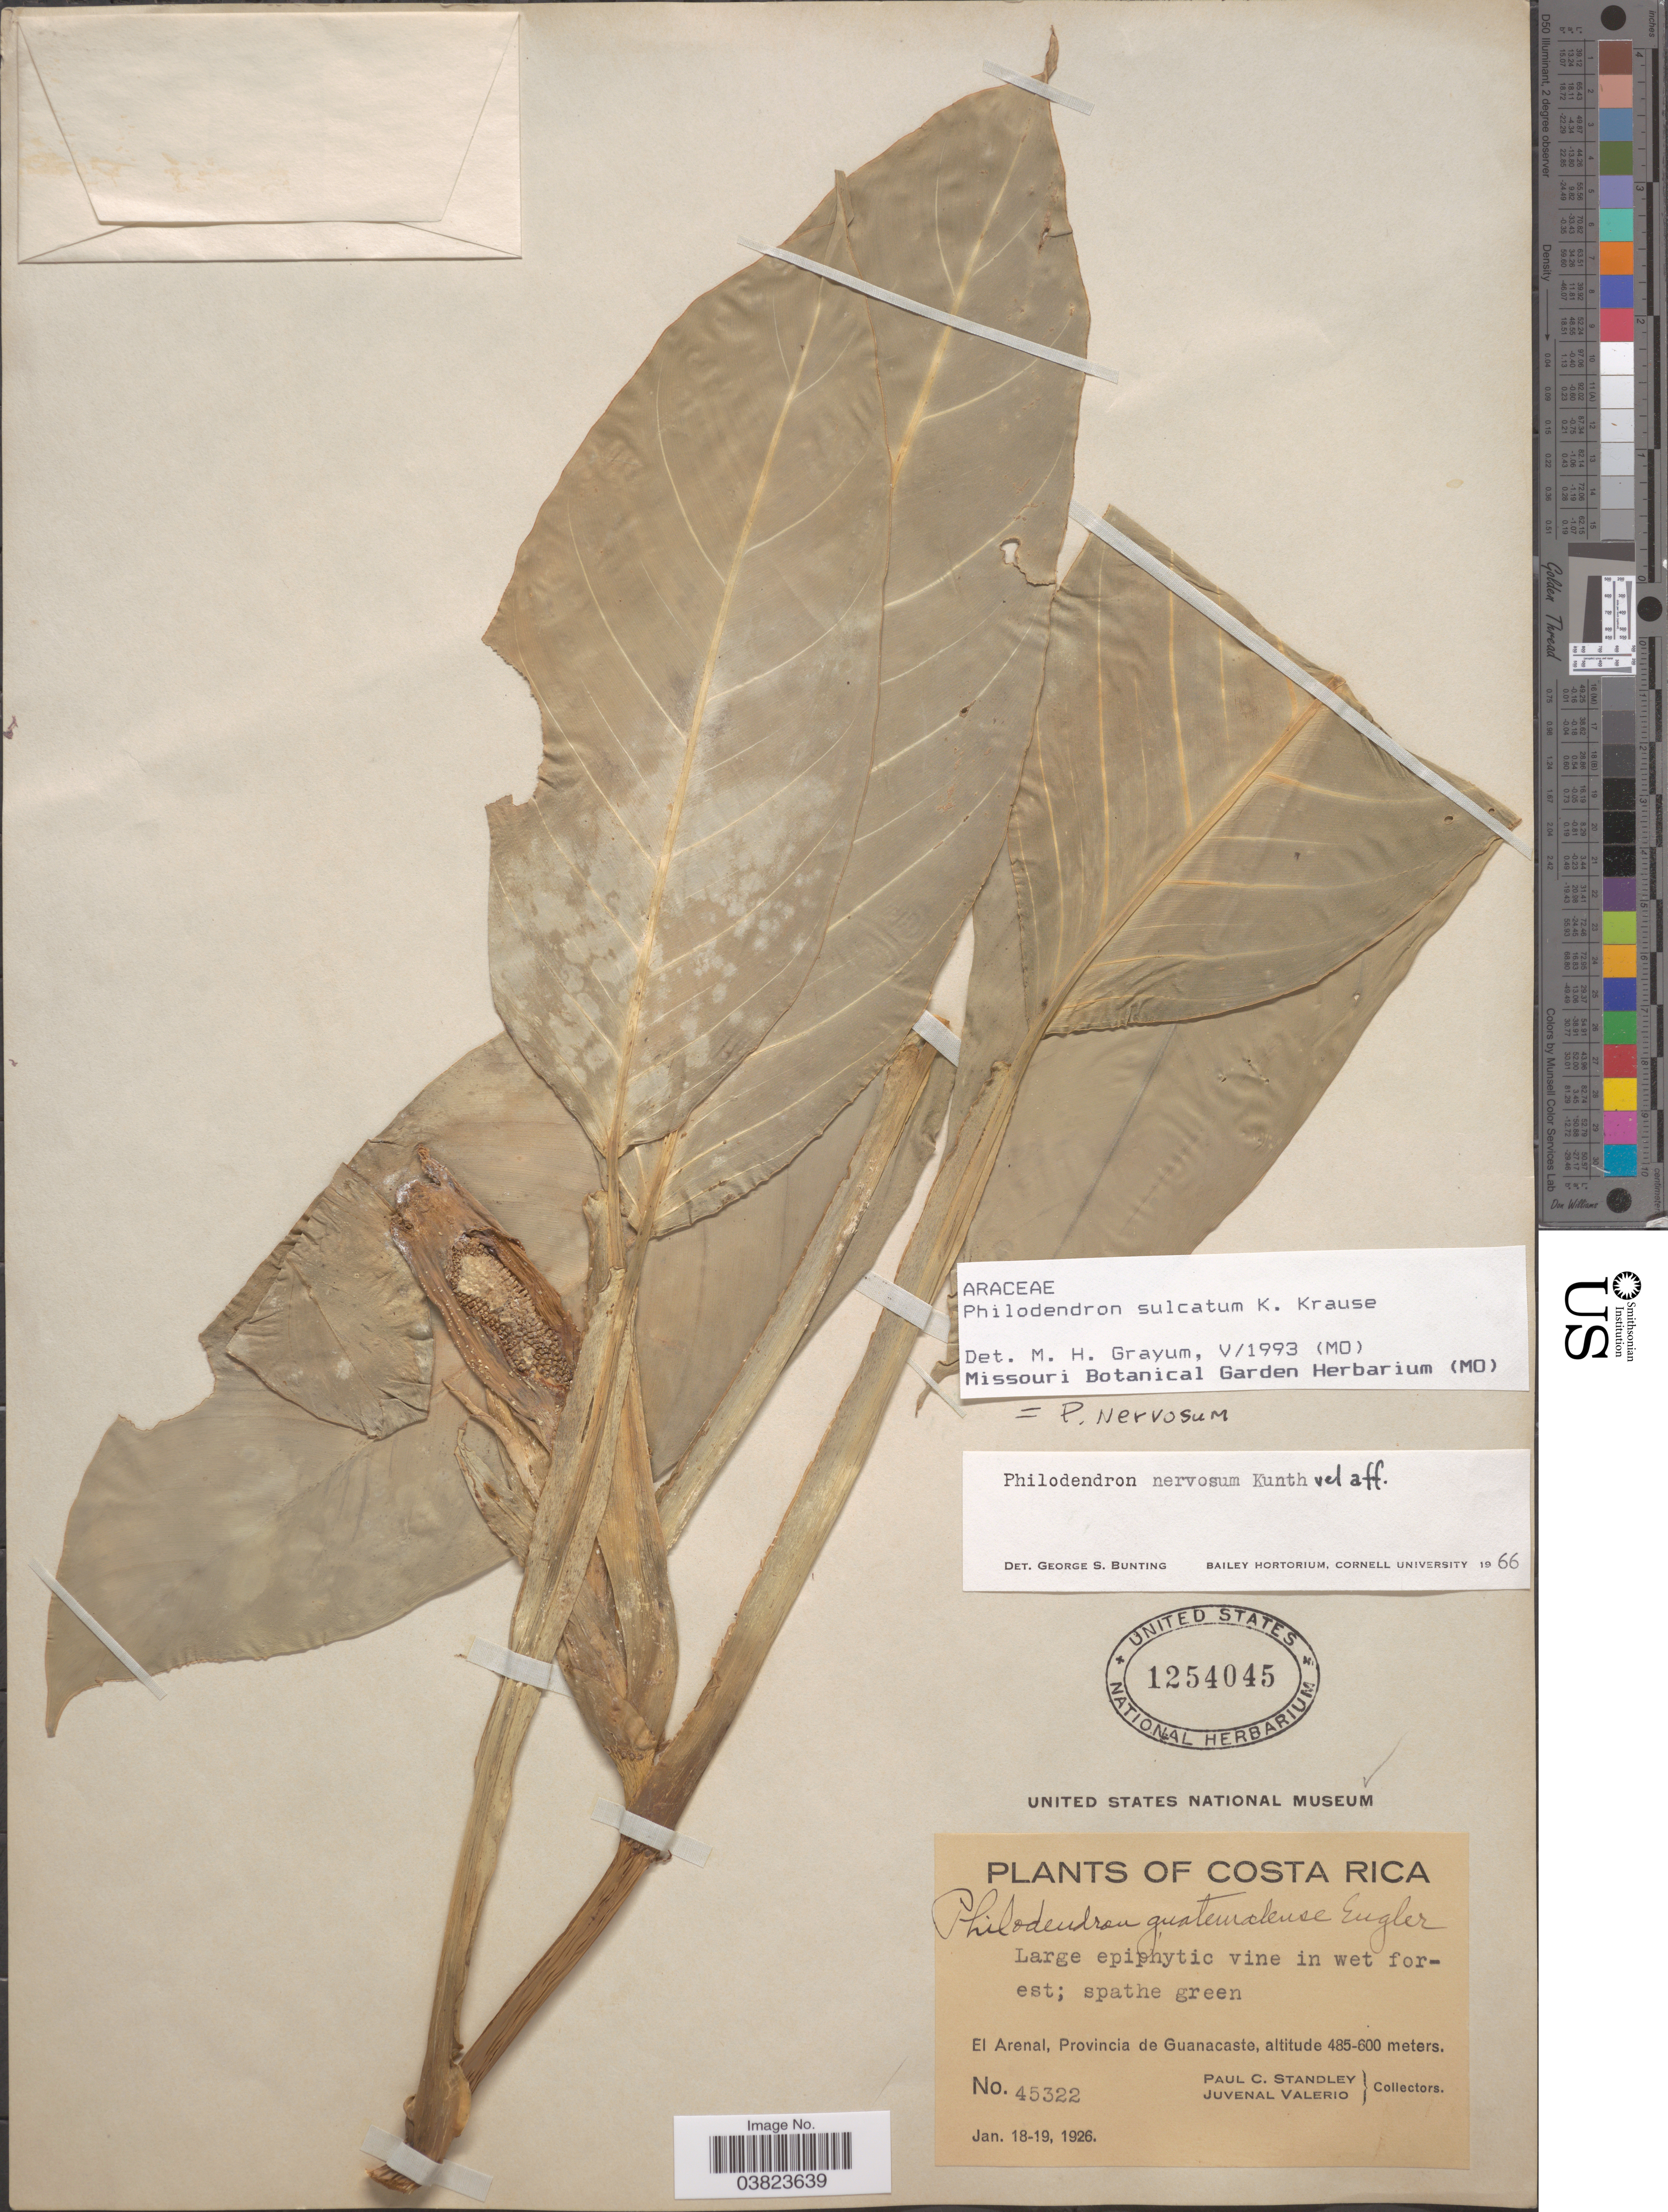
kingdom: Plantae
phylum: Tracheophyta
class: Liliopsida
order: Alismatales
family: Araceae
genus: Philodendron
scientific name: Philodendron sulcatum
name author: K. Krause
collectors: P. C. Standley & J. Valerio R.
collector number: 45322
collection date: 1926-01-18/1926-01-19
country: Costa Rica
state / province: Guanacaste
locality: El Arenal.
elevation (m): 485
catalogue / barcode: US 1254045